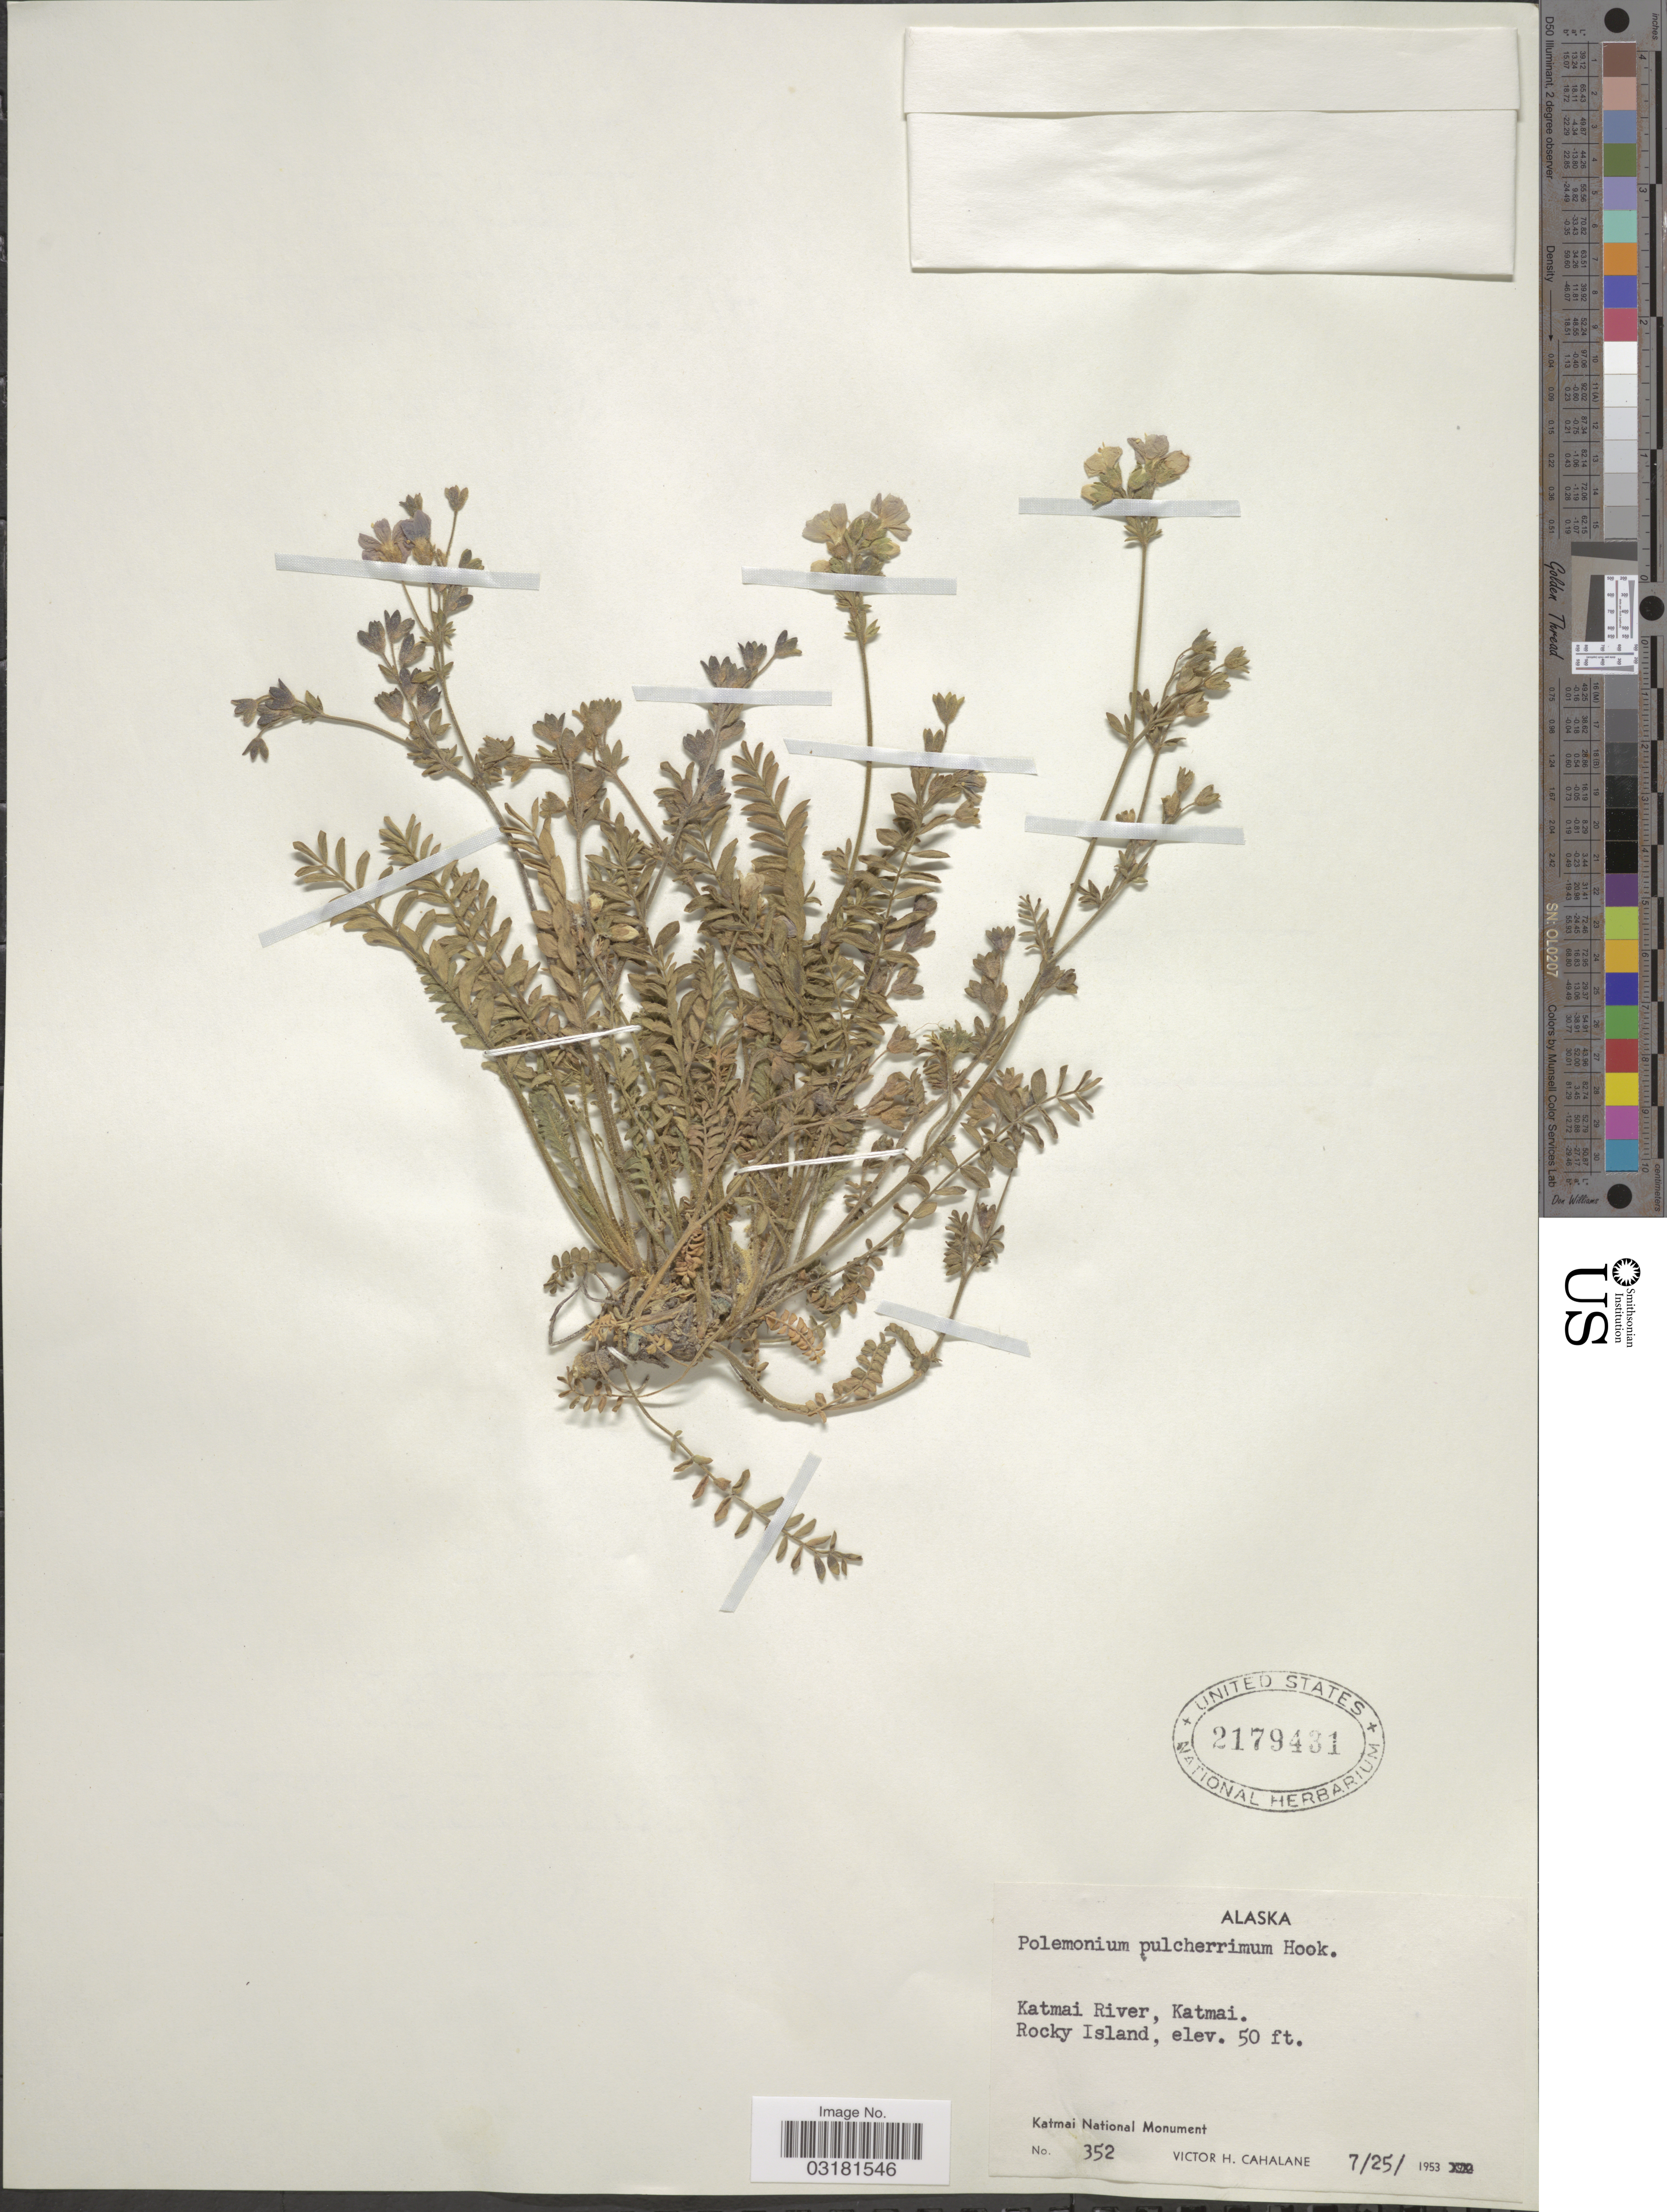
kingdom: Plantae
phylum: Tracheophyta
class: Magnoliopsida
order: Ericales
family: Polemoniaceae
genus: Polemonium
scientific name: Polemonium pulcherrimum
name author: Hook.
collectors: V. Cahalane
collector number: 352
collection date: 1953-07-25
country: United States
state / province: Alaska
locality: Katmai River, Katmai. Rocky Island, Katmai National Monument.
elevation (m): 15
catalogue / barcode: US 2179431